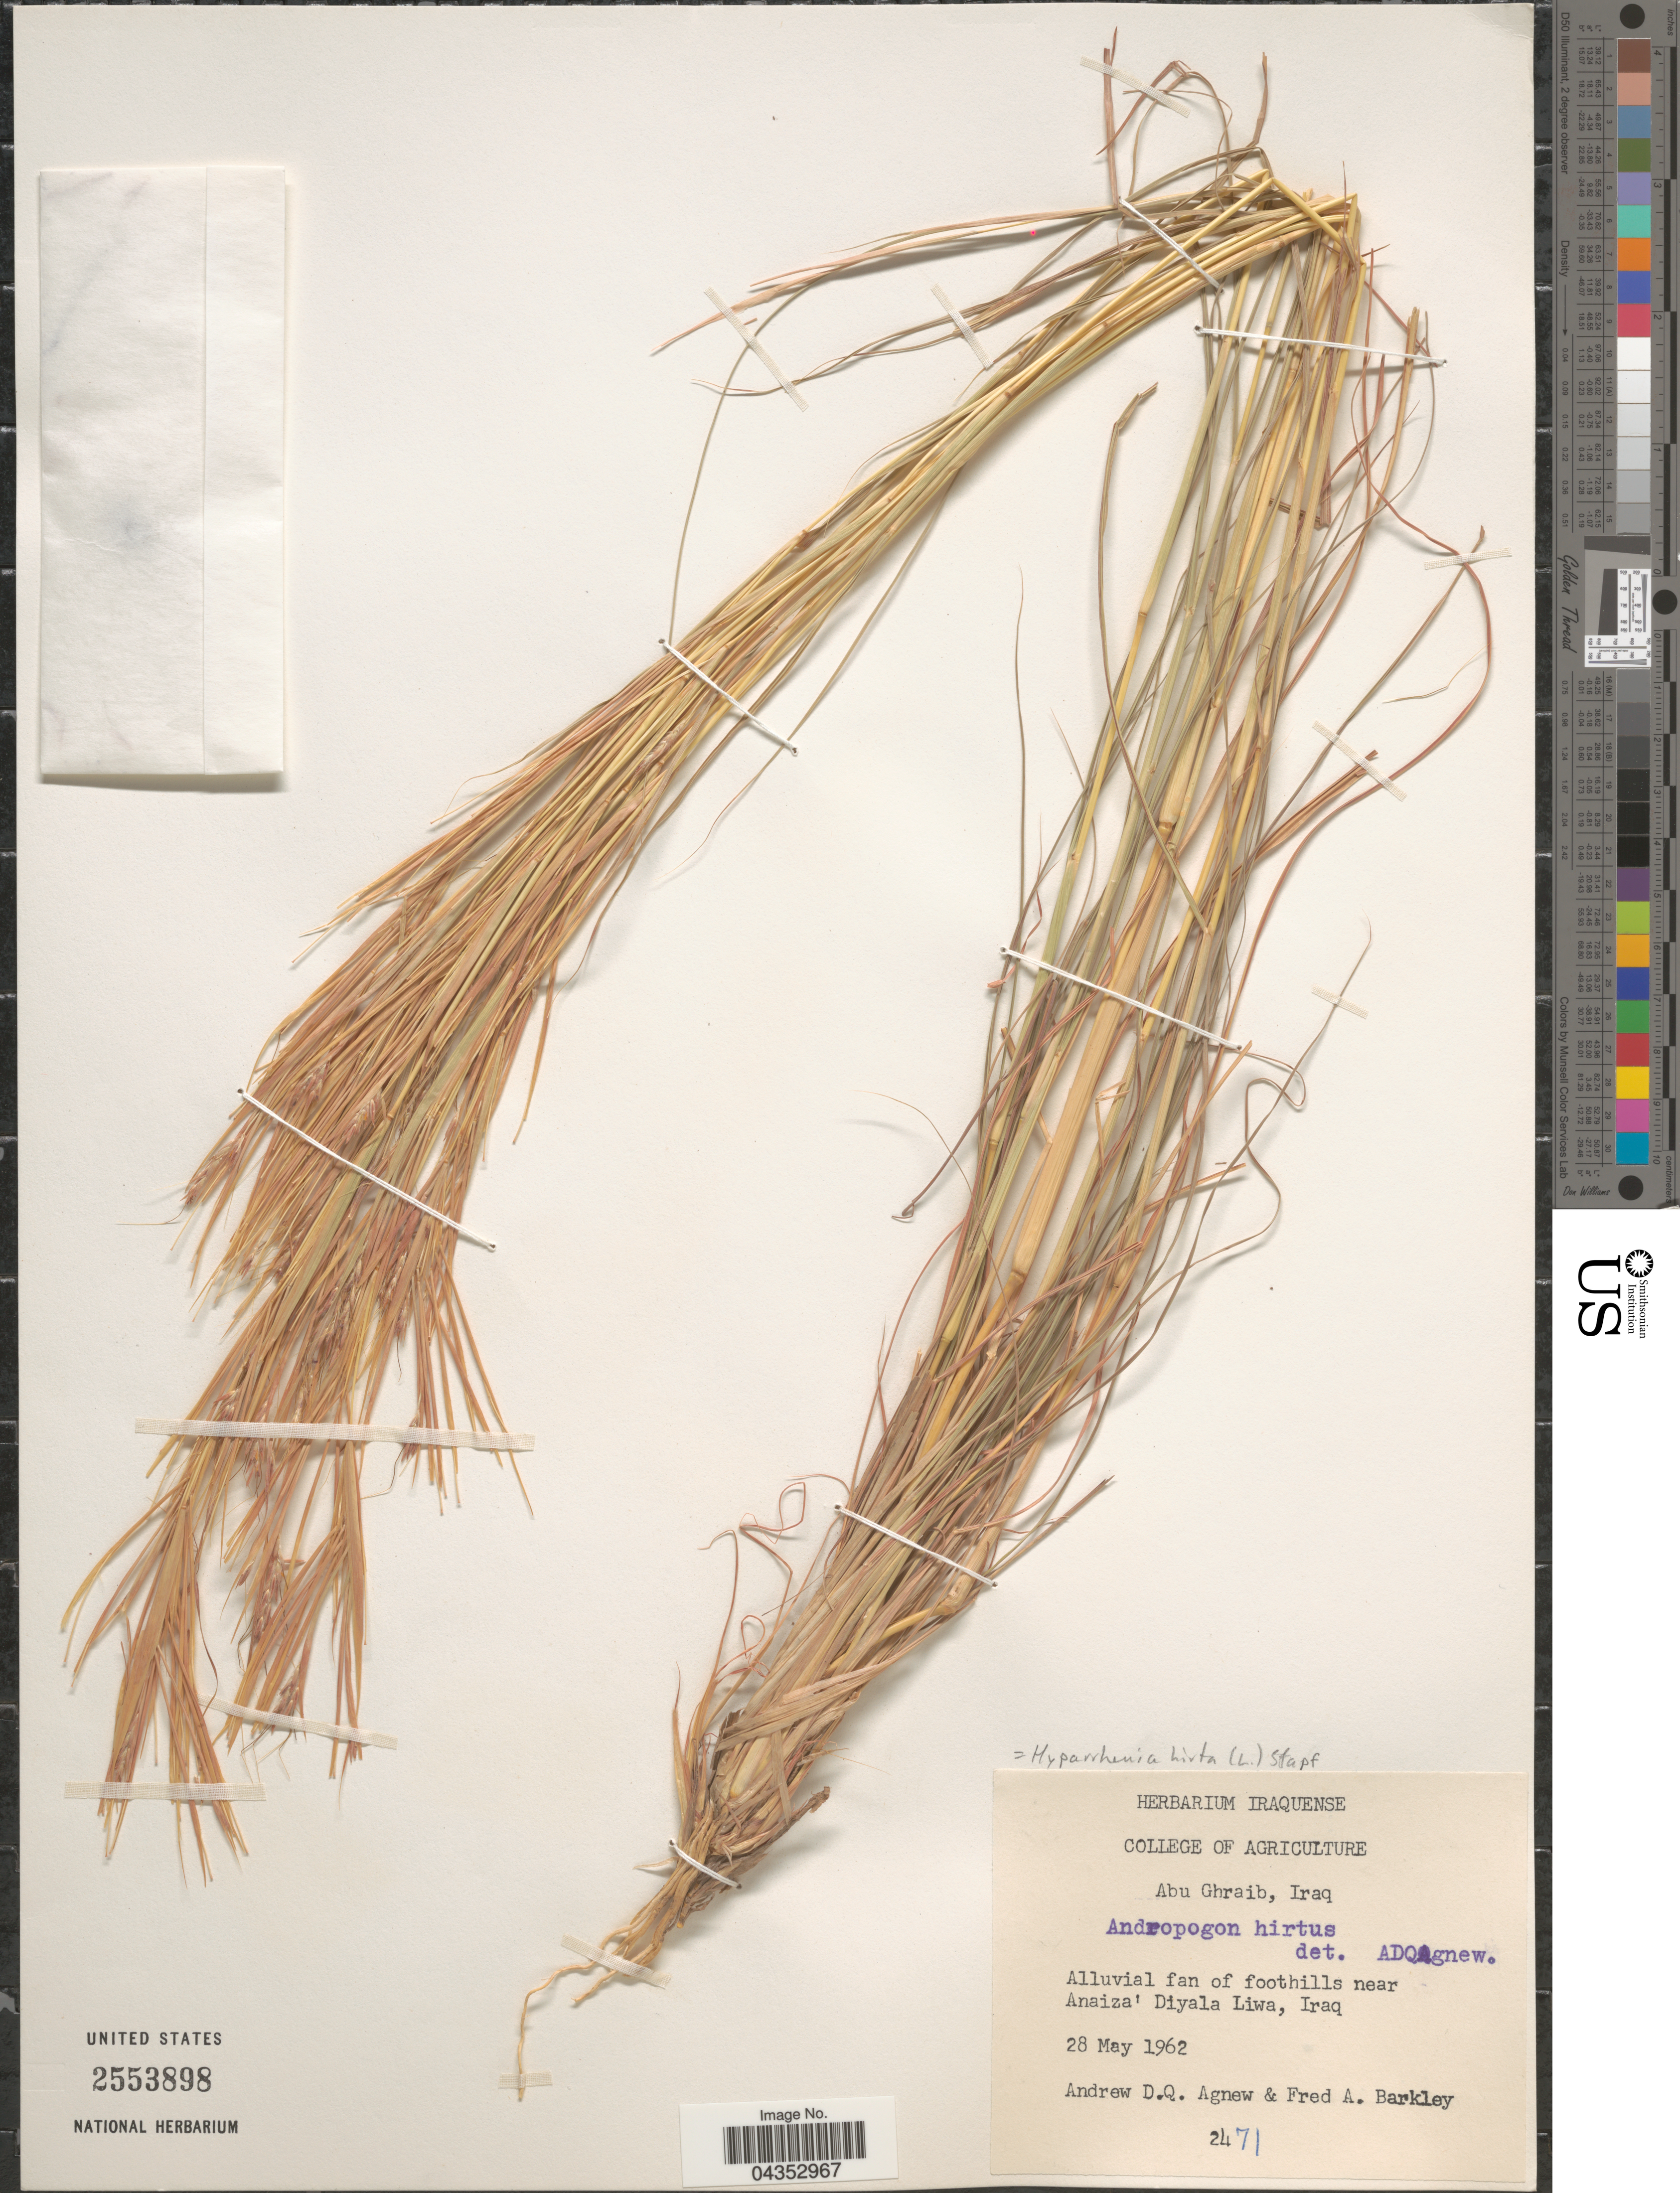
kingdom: Plantae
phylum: Tracheophyta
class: Liliopsida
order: Poales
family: Poaceae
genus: Hyparrhenia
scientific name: Hyparrhenia hirta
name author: (L.) Stapf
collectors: A. D. Agnew & F. A. Barkley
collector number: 2471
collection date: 1962-05-28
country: Iraq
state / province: Diyala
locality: Alluvial fan of foothills near Anaiza' Diyala Liwa.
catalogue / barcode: US 2553898